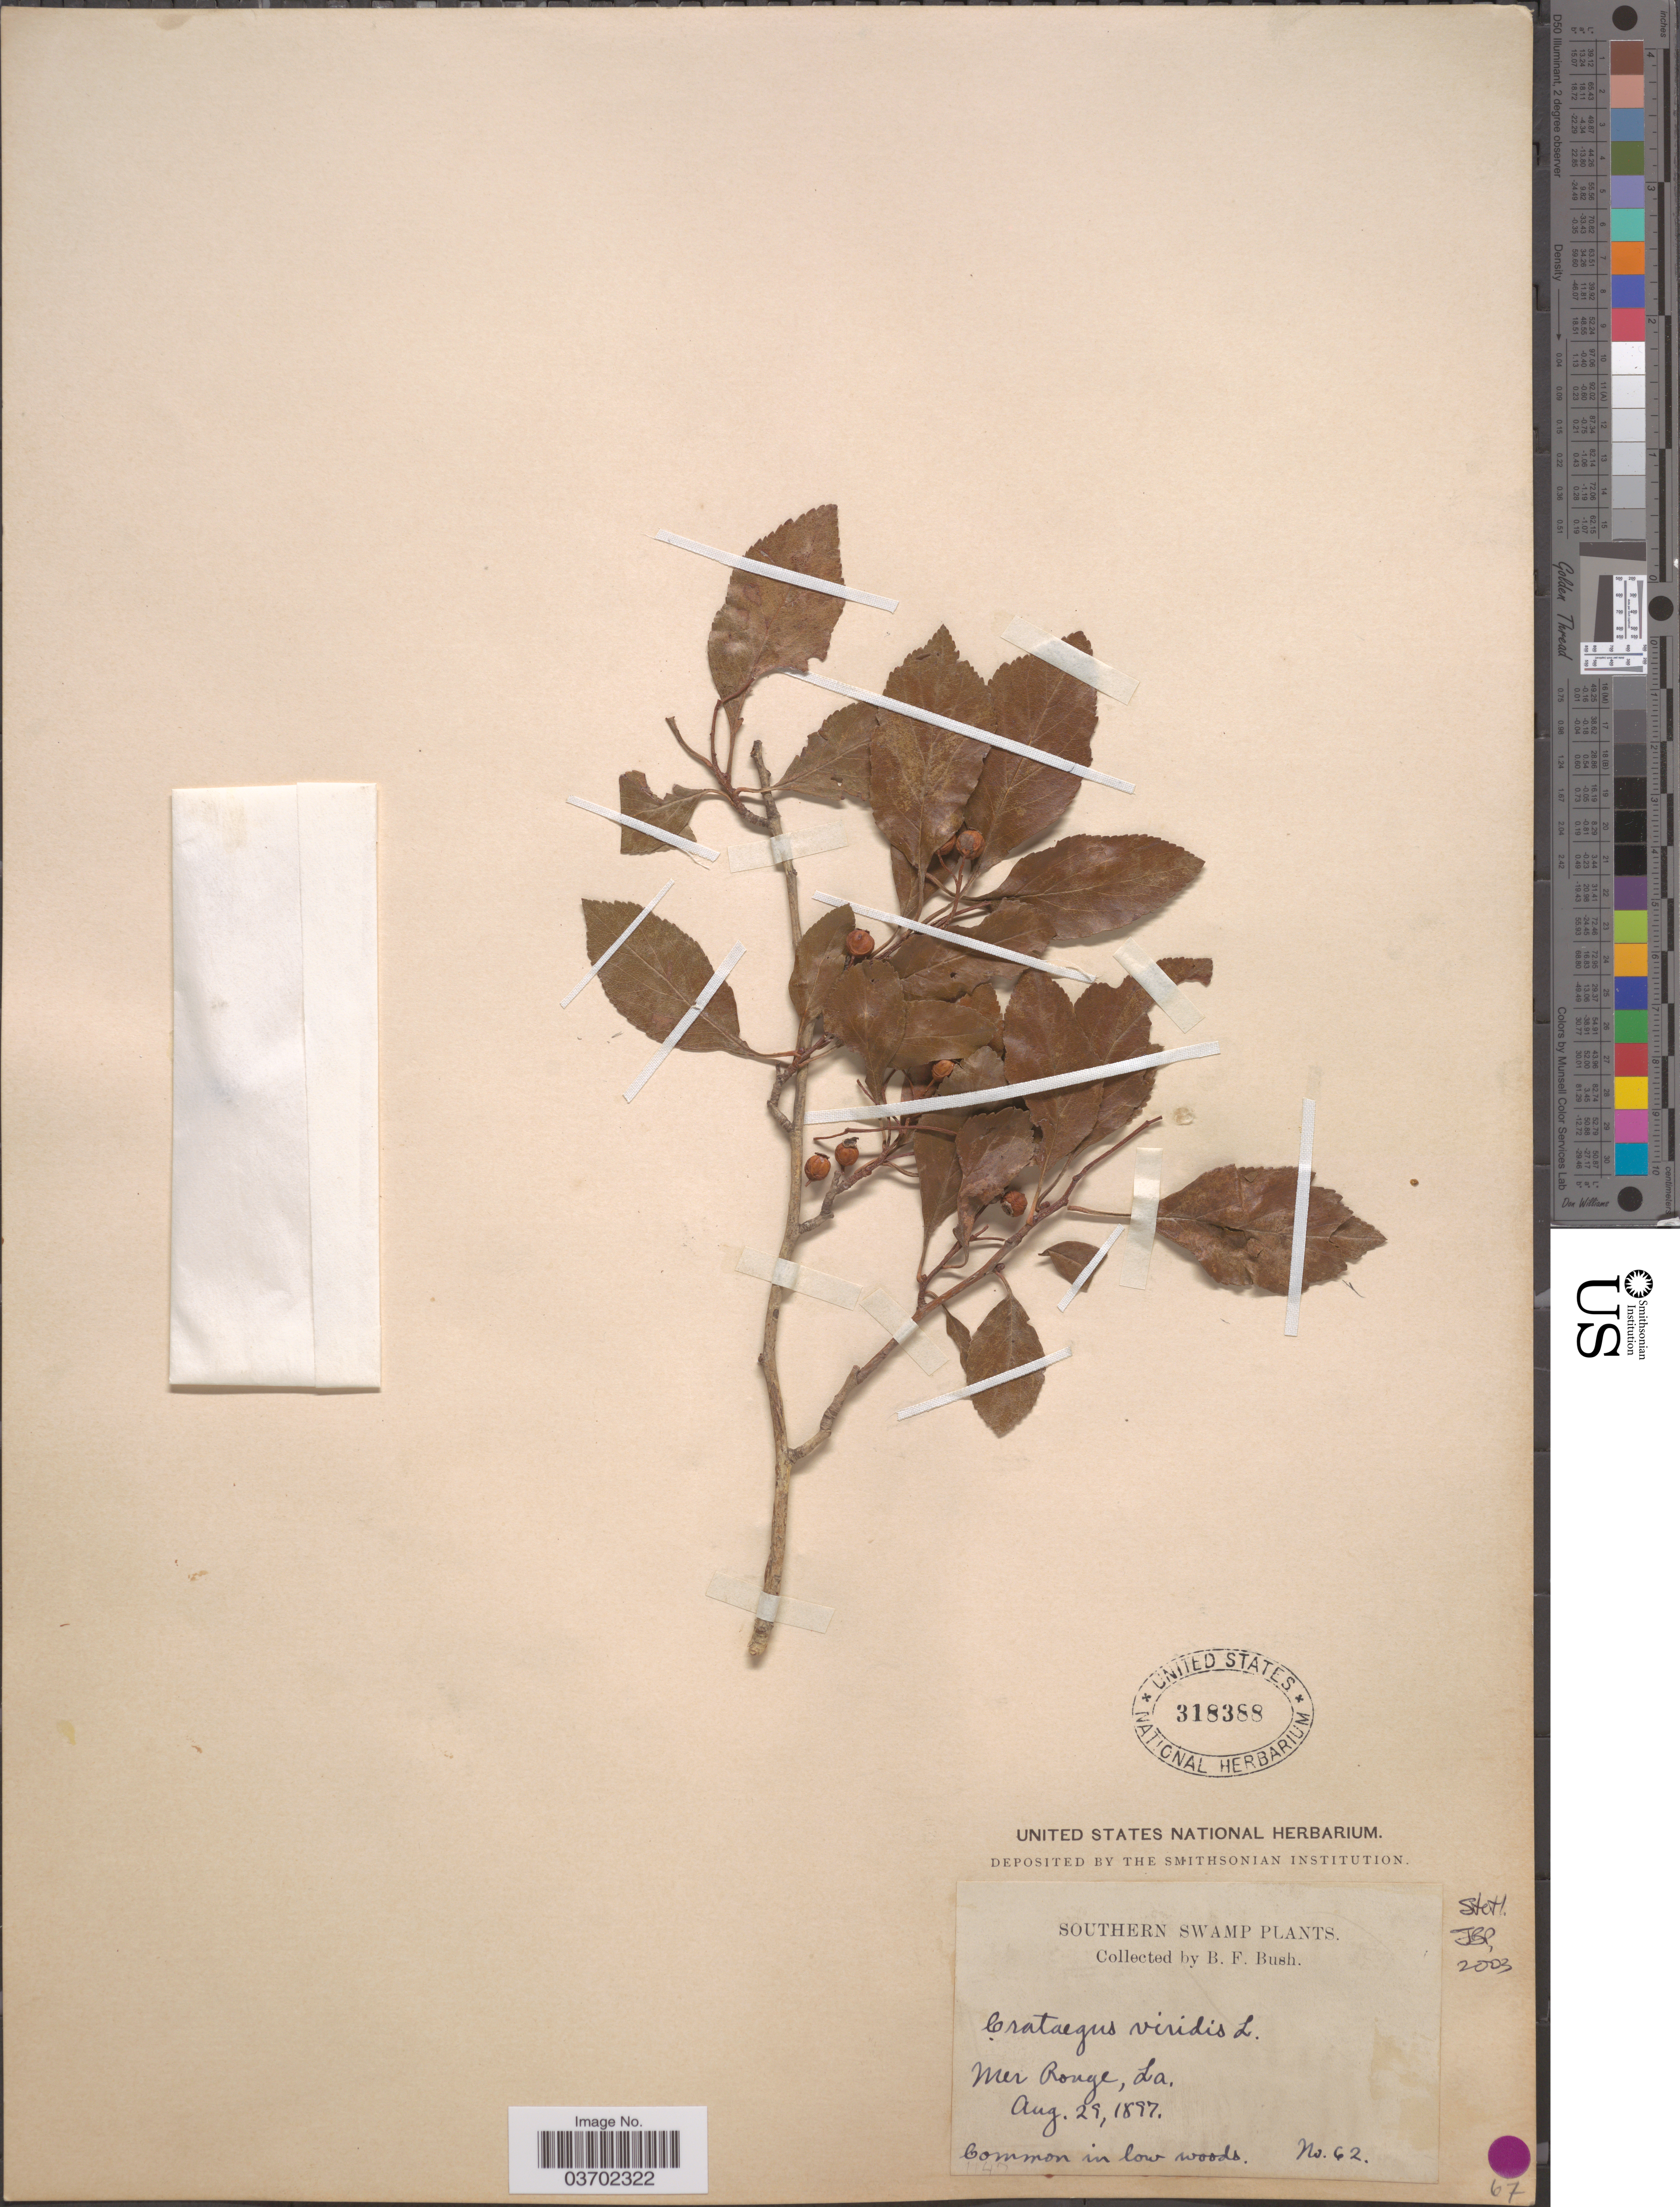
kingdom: Plantae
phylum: Tracheophyta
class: Magnoliopsida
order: Rosales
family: Rosaceae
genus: Crataegus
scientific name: Crataegus viridis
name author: L.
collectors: B. F. Bush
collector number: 62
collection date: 1897-08-29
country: United States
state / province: Louisiana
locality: Southern Swamp. Mer Rouge.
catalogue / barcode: US 318388